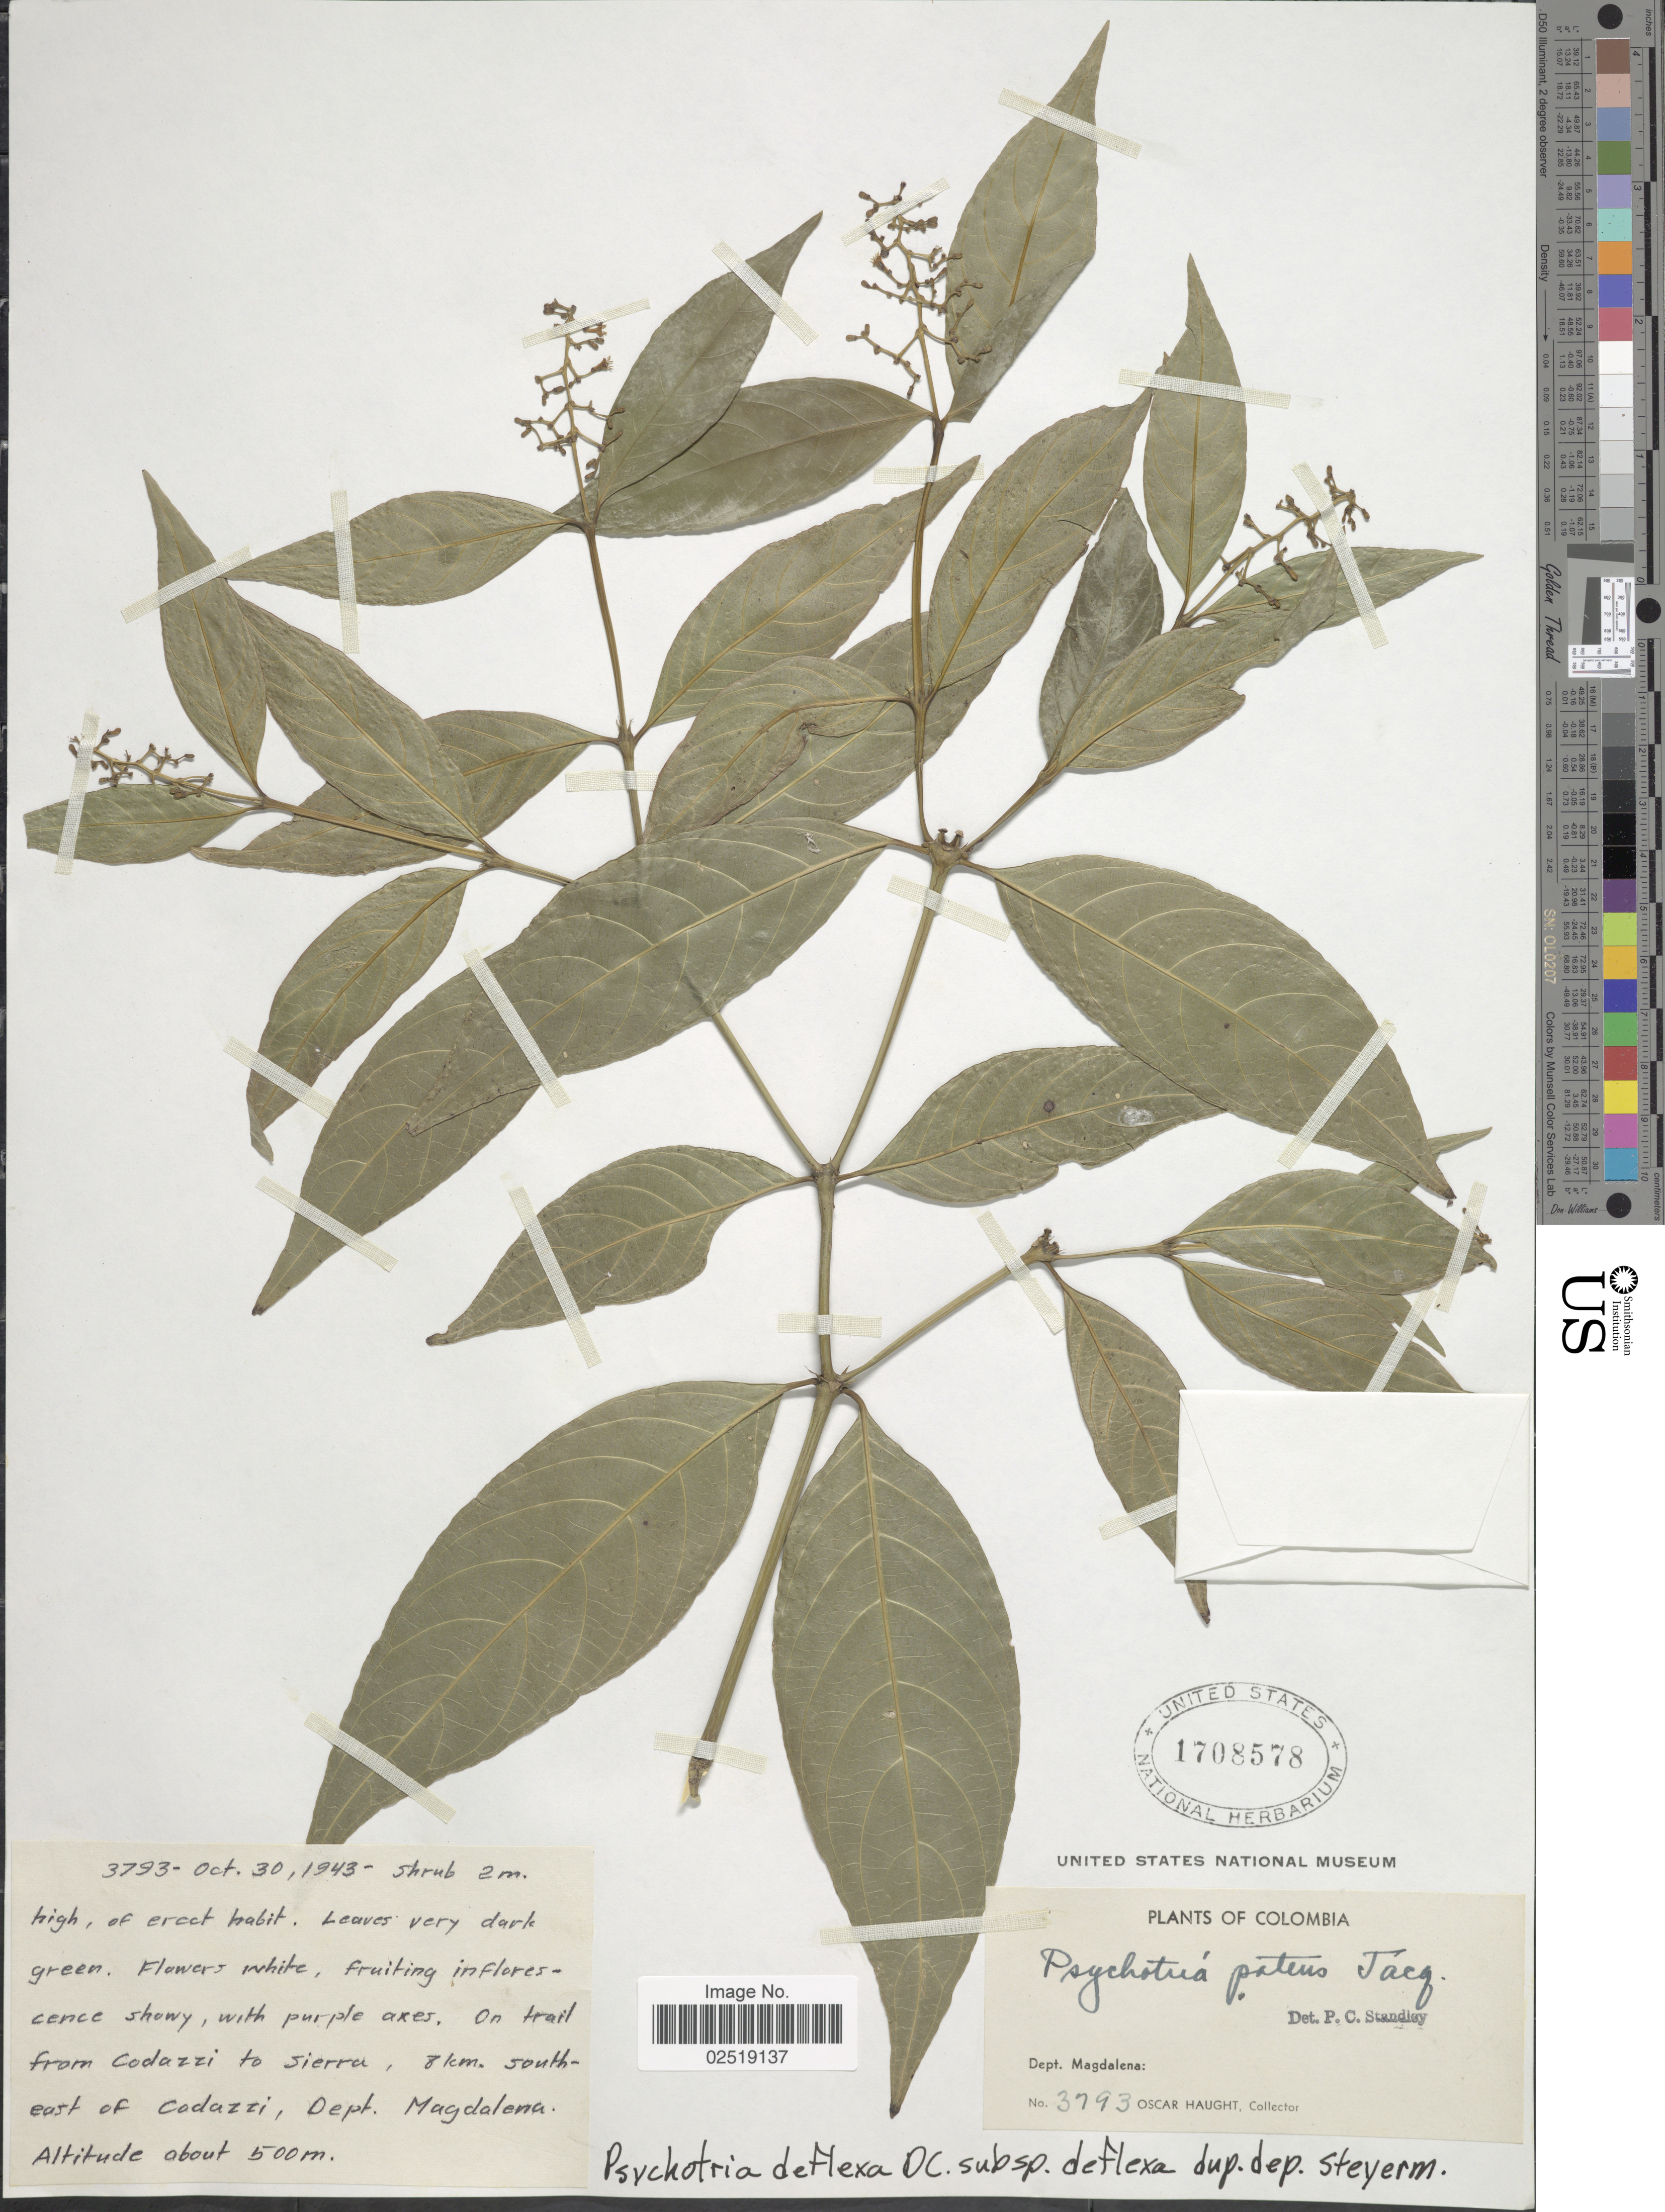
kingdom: Plantae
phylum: Tracheophyta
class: Magnoliopsida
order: Gentianales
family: Rubiaceae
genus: Psychotria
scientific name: Psychotria deflexa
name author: DC.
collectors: O. L. Haught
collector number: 3793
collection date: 1943-10-30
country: Colombia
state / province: Magdalena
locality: On trail from Codazzi to Sierra, 8 km. south-east of Codazzi, Dept. Magdalena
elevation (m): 500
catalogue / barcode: US 1708578